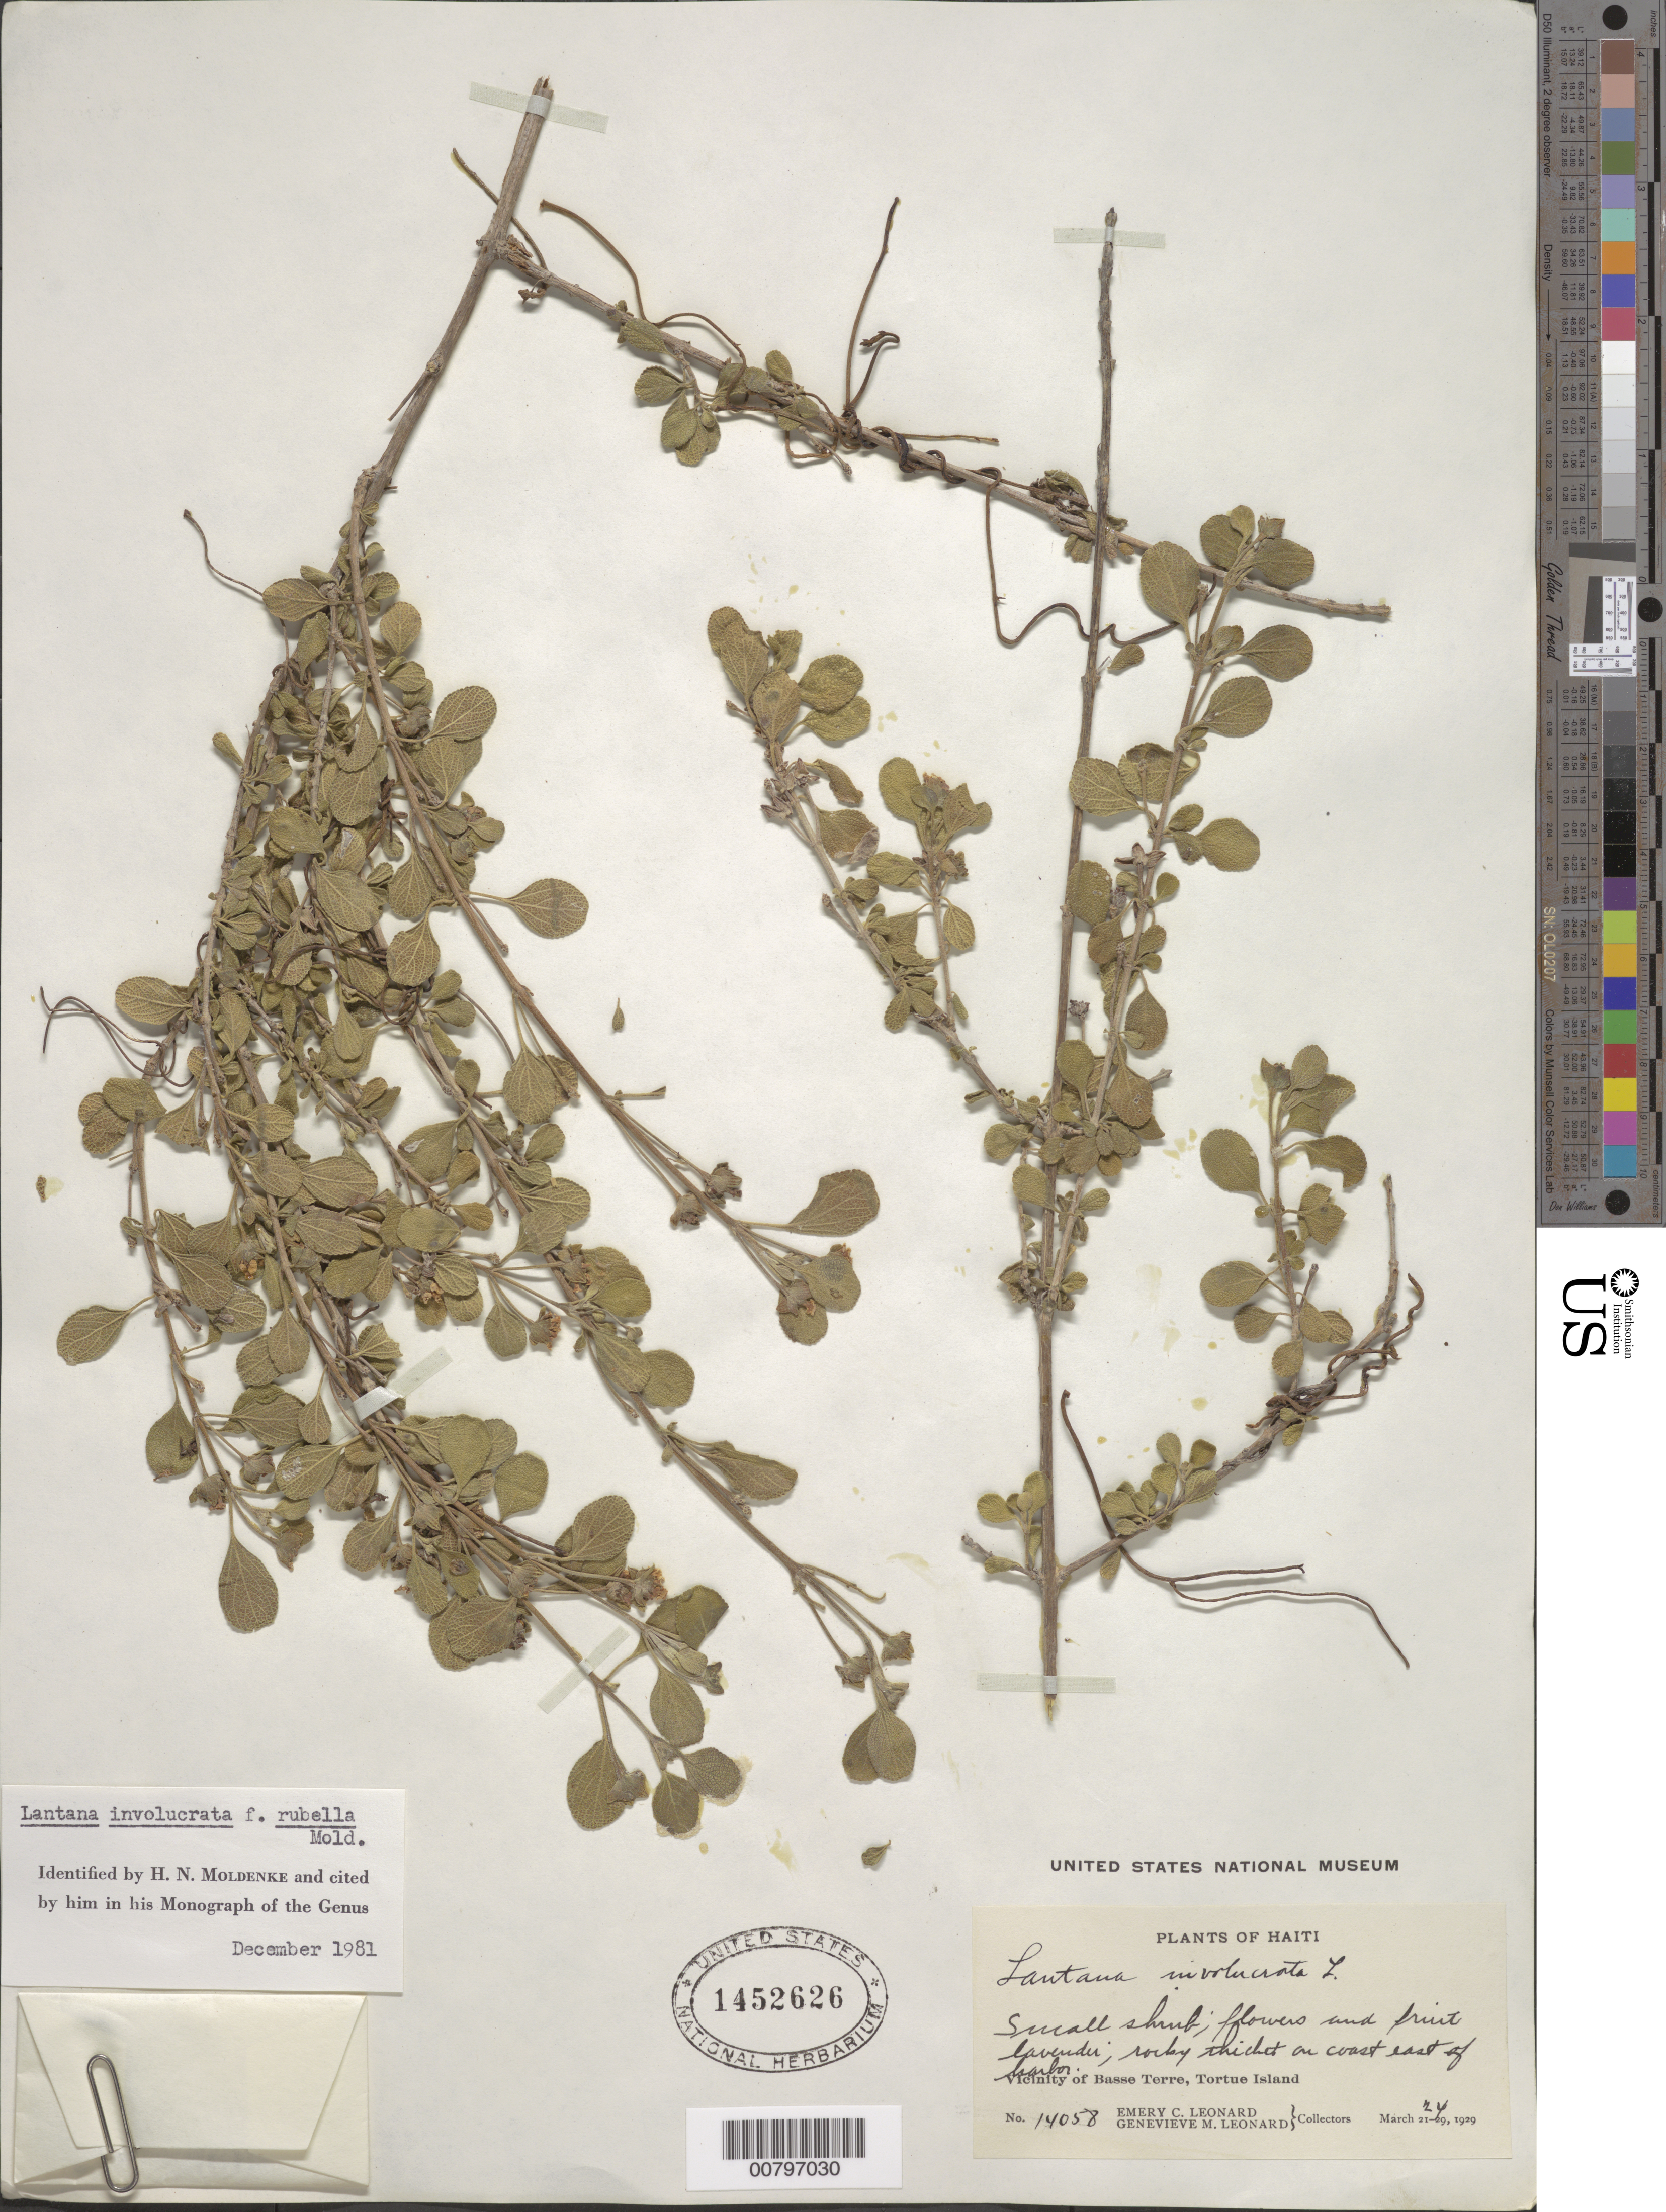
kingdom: Plantae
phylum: Tracheophyta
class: Magnoliopsida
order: Lamiales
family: Verbenaceae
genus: Lantana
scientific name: Lantana involucrata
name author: L.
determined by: Moldenke, H. N.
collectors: E. C. Leonard & G. M. Leonard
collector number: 14058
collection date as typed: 24 Mar 1929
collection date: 1929-03-24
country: Haiti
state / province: Nord-Ouest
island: Île de la Tortue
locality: Vicinity of Basse Terre, E of harbor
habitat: Rocky thicket on coast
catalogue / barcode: US 1452626